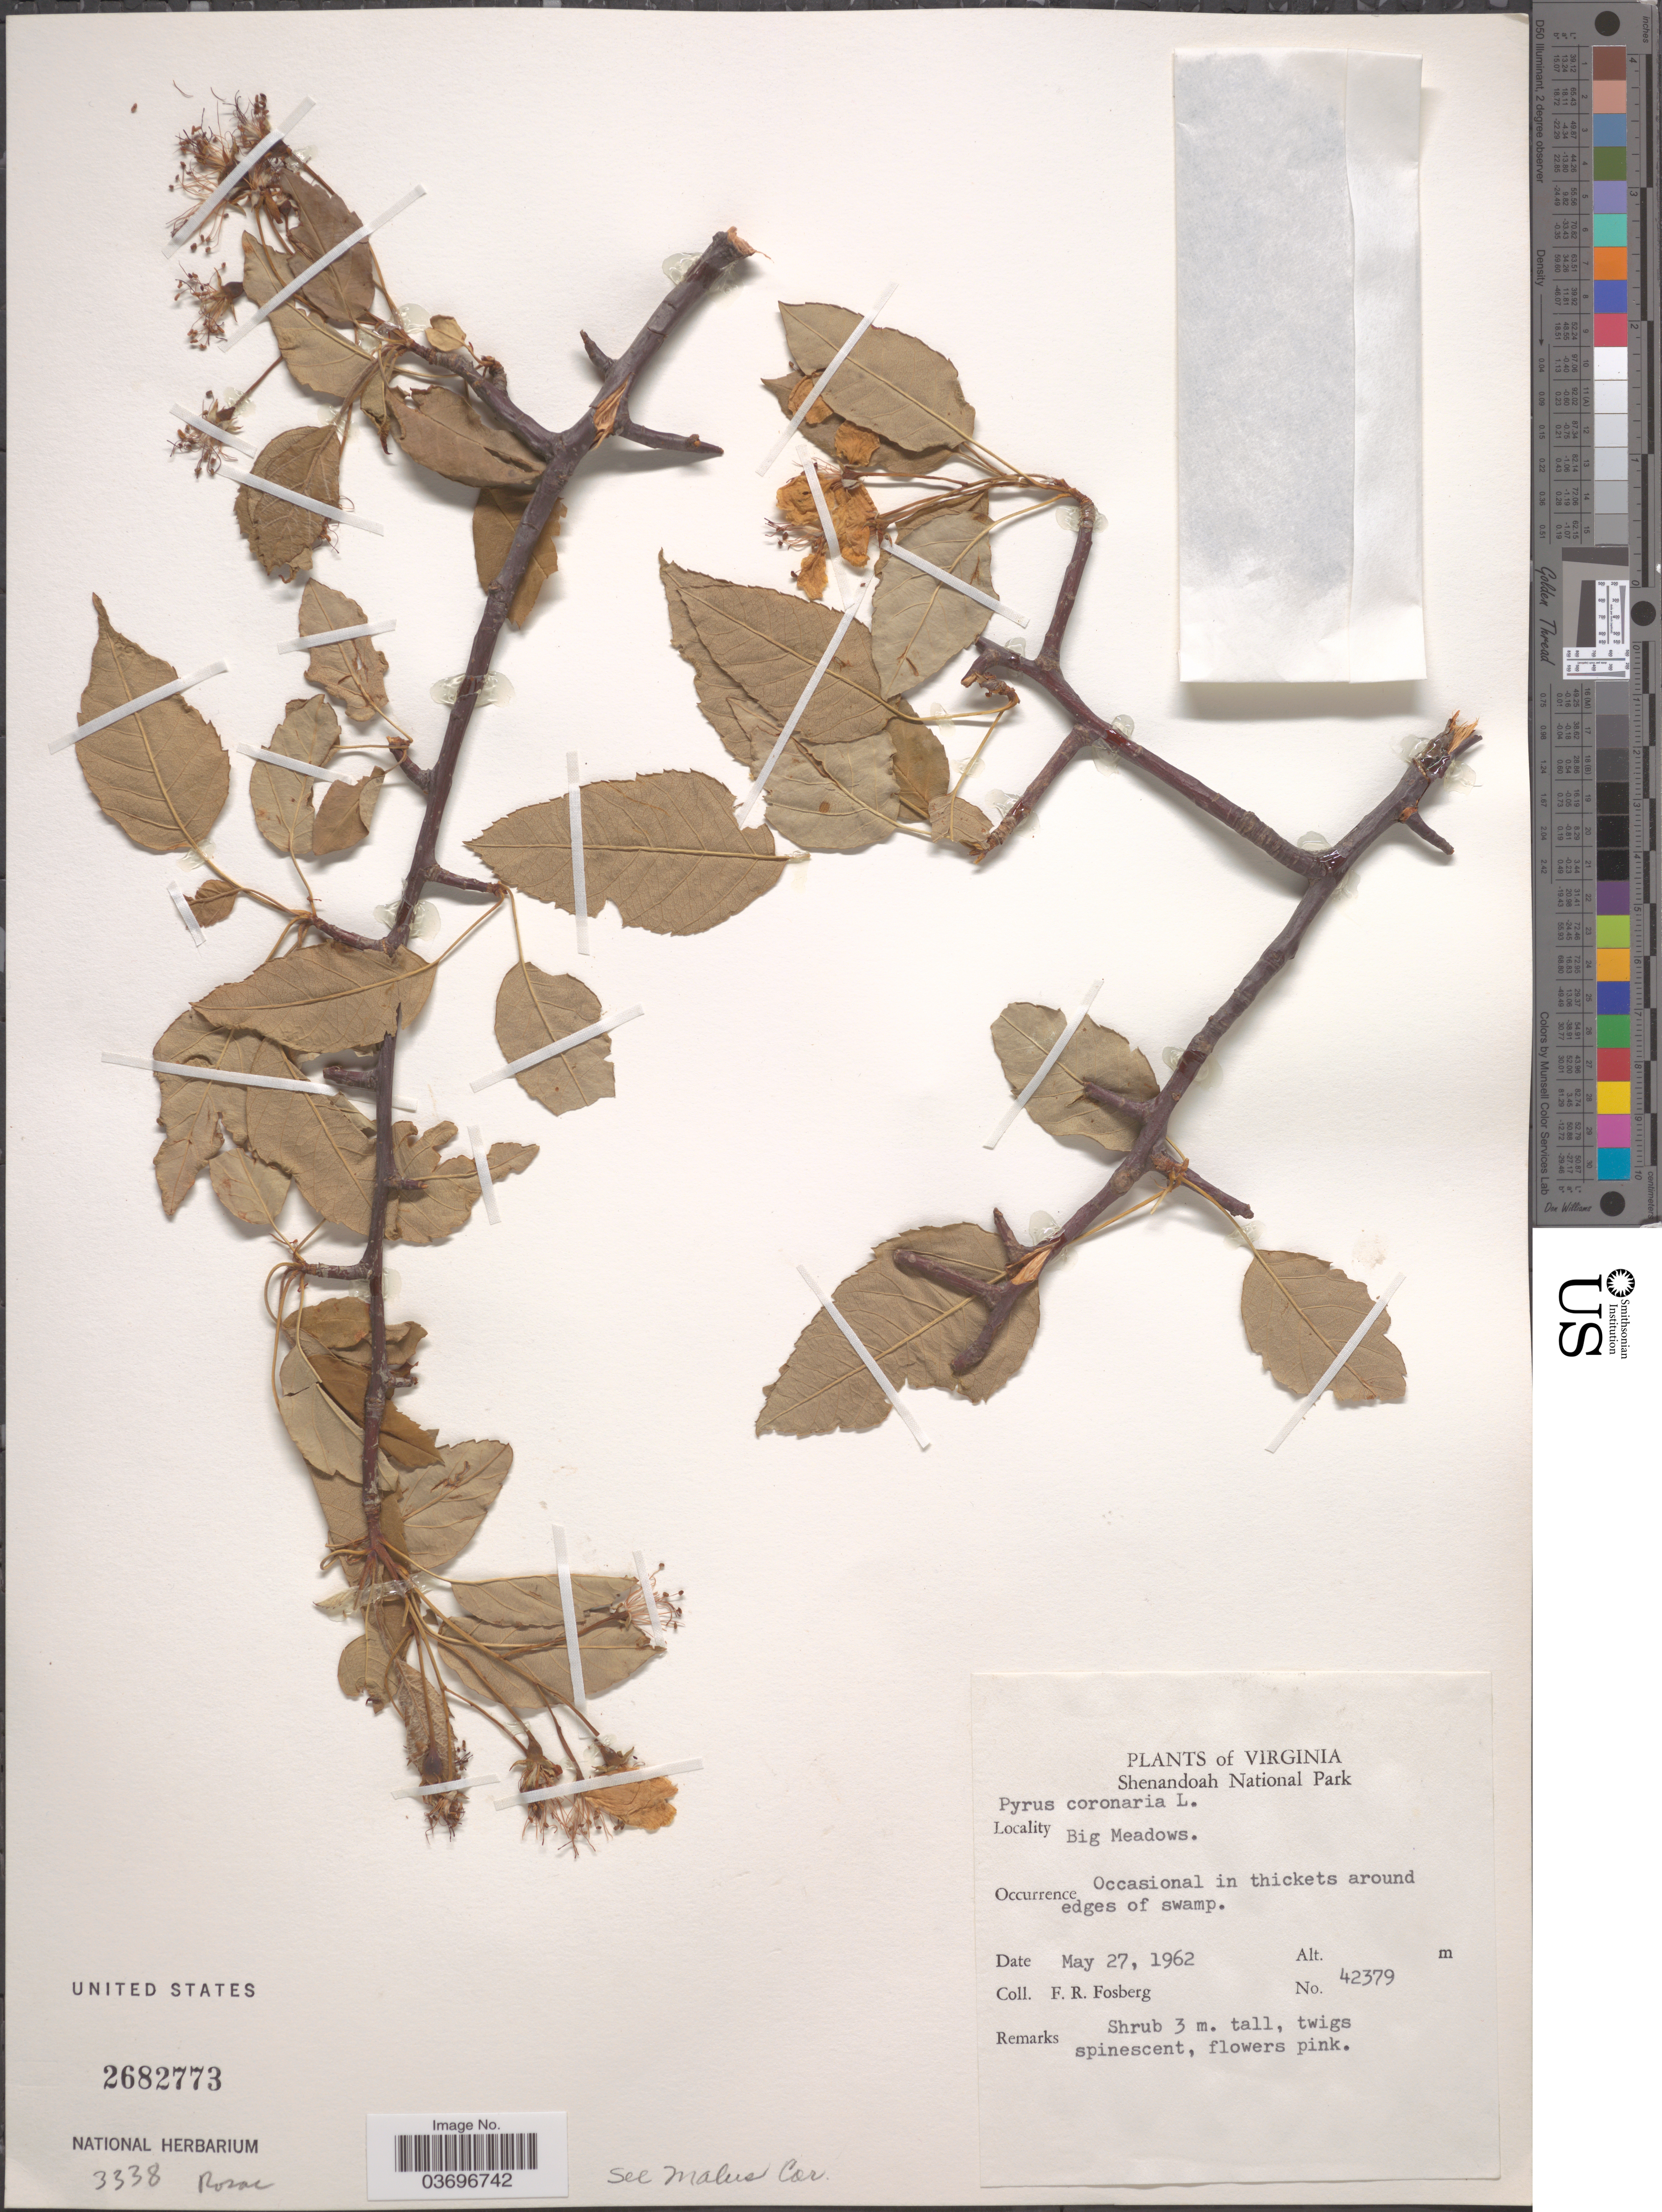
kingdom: Plantae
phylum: Tracheophyta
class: Magnoliopsida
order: Rosales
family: Rosaceae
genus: Malus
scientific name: Malus coronaria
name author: (L.) Mill.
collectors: F. R. Fosberg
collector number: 42379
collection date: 1962-05-27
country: United States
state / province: Virginia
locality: Shenandoah National Park. Big Meadows.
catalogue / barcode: US 2682773